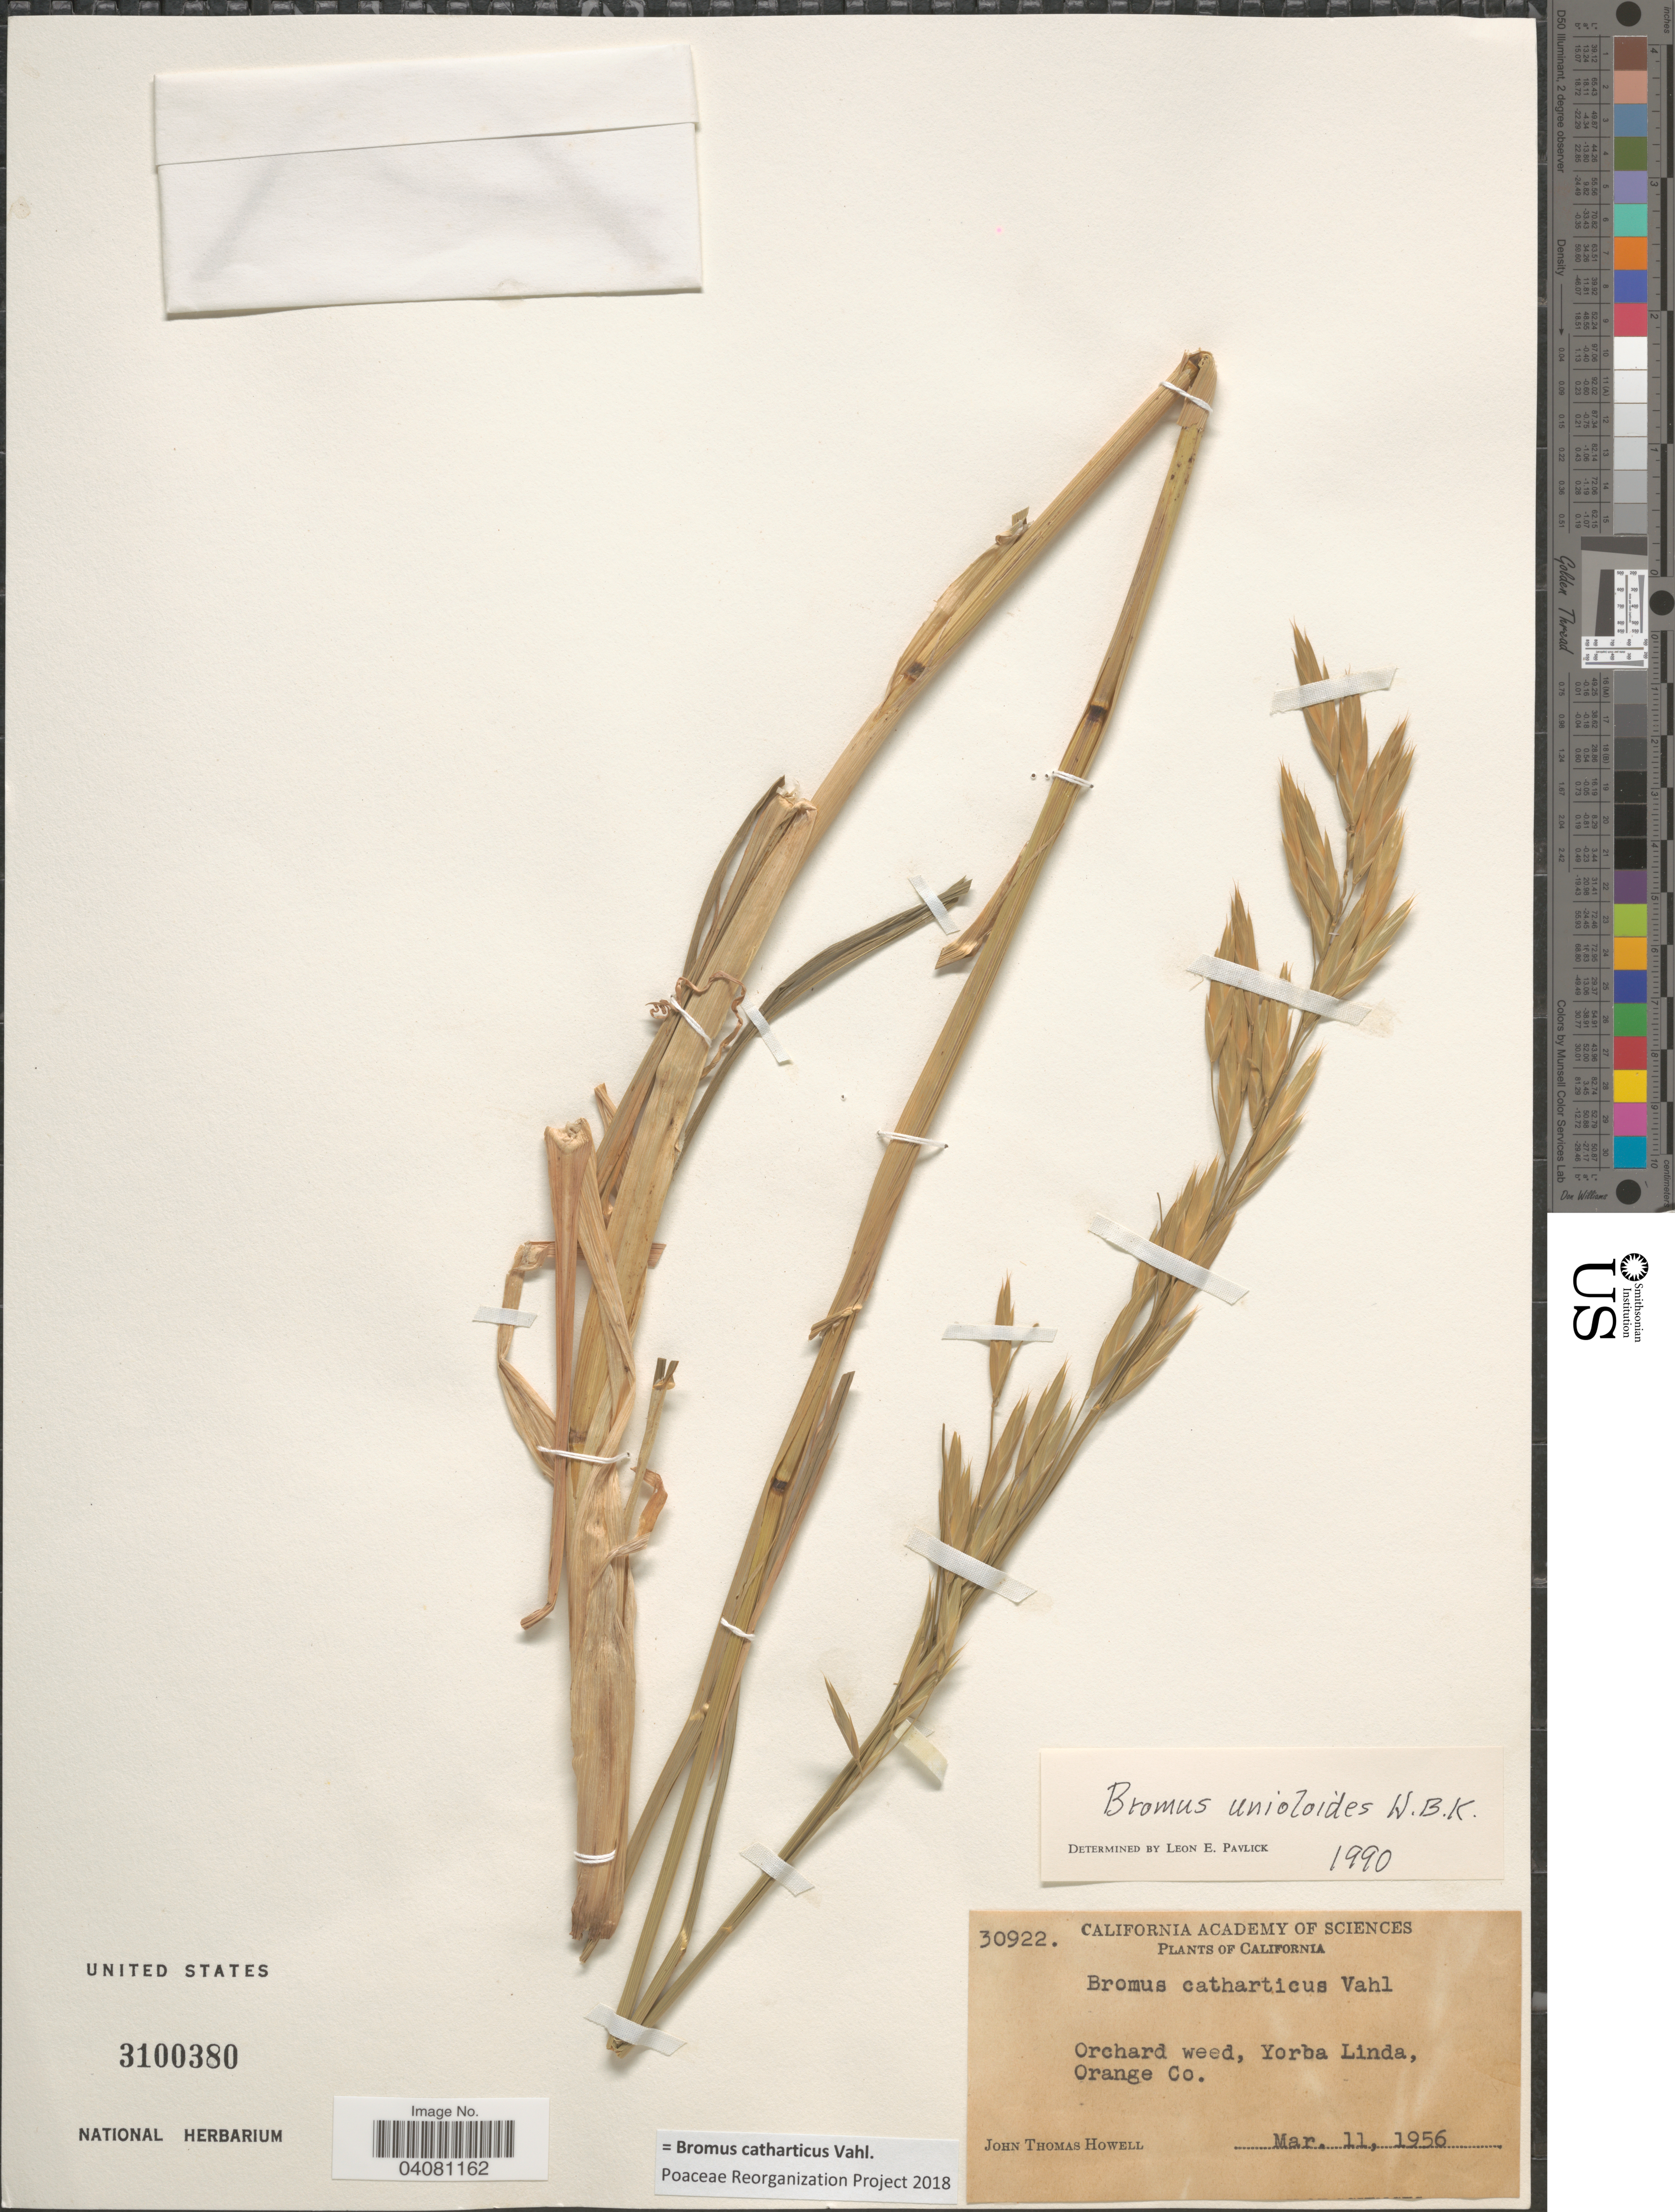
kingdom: Plantae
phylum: Tracheophyta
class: Liliopsida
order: Poales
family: Poaceae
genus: Bromus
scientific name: Bromus catharticus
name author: Vahl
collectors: J. T. Howell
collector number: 30922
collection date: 1956-03-11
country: United States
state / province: California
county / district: Orange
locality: Orchard weed, Yorba Linda, Orange Co.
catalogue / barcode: US 3100380